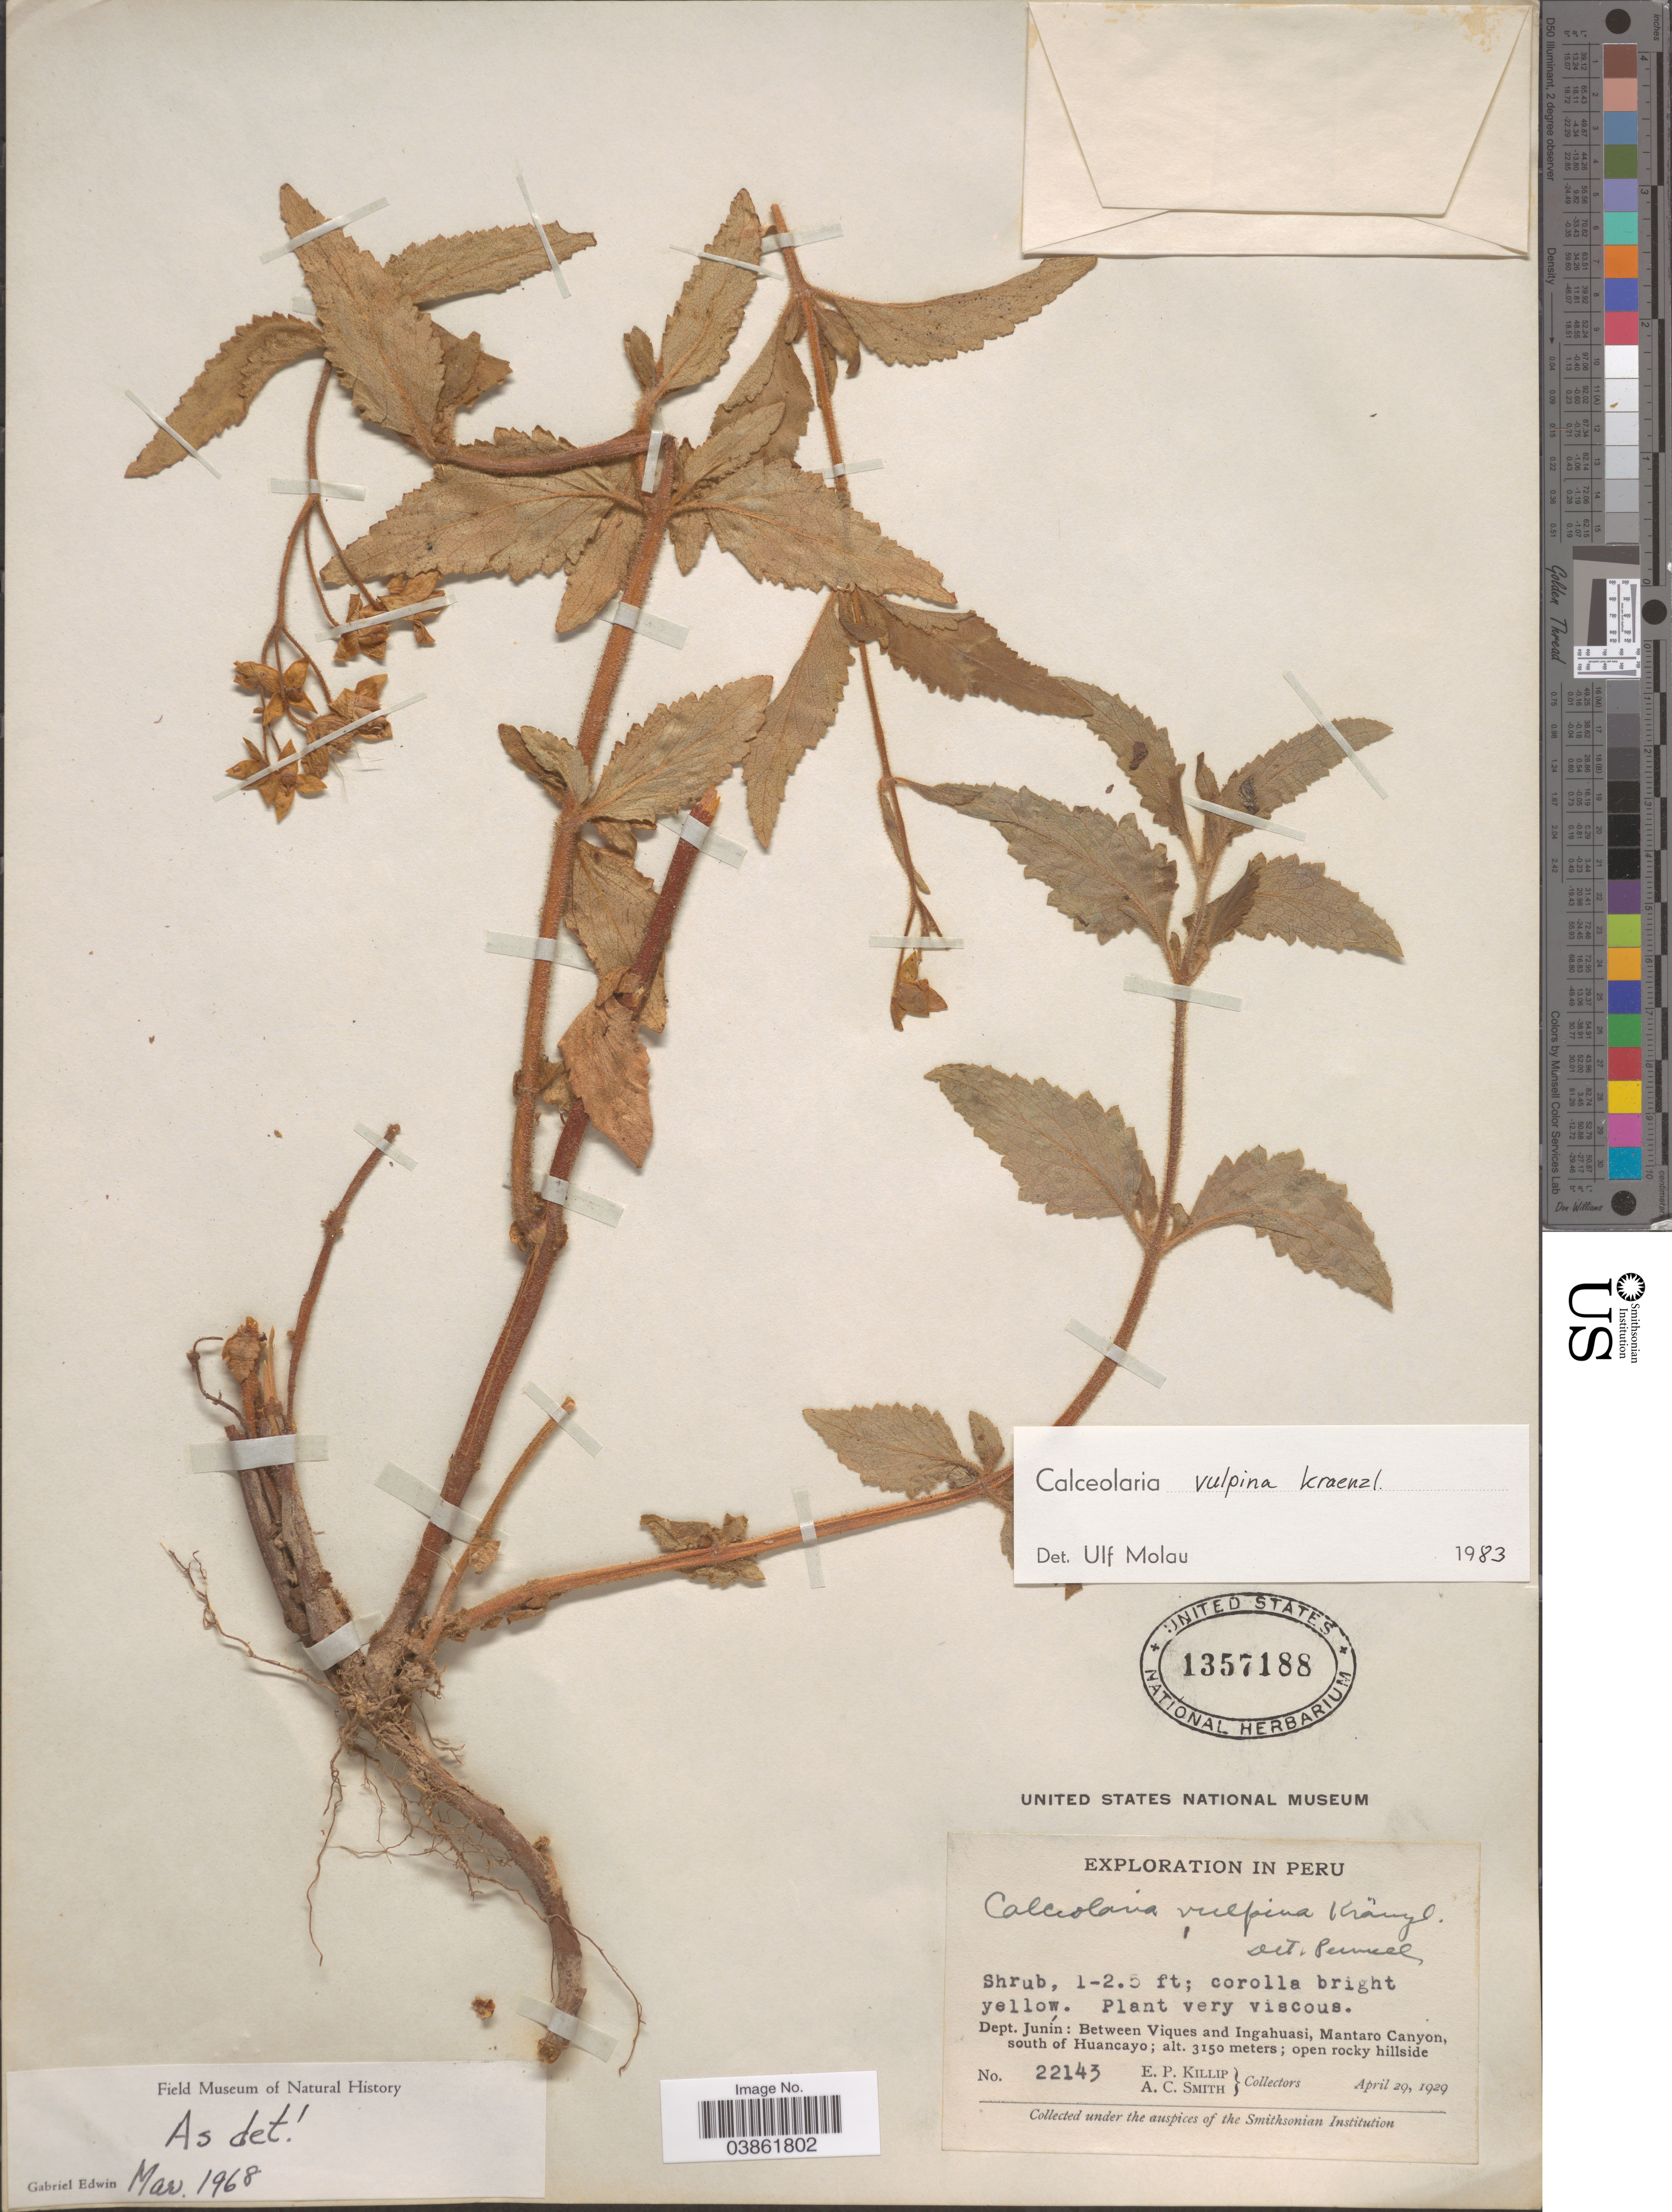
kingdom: Plantae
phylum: Tracheophyta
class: Magnoliopsida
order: Lamiales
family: Calceolariaceae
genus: Calceolaria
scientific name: Calceolaria vulpina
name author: Kraenzl.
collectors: E. P. Killip & A. C. Smith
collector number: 22143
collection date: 1929-04-29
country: Peru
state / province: Junín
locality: Dept. Junín: Between Viques and Ingahuasi, Mantaro Canyon, south of Huancayo.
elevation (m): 3150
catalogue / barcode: US 1357188